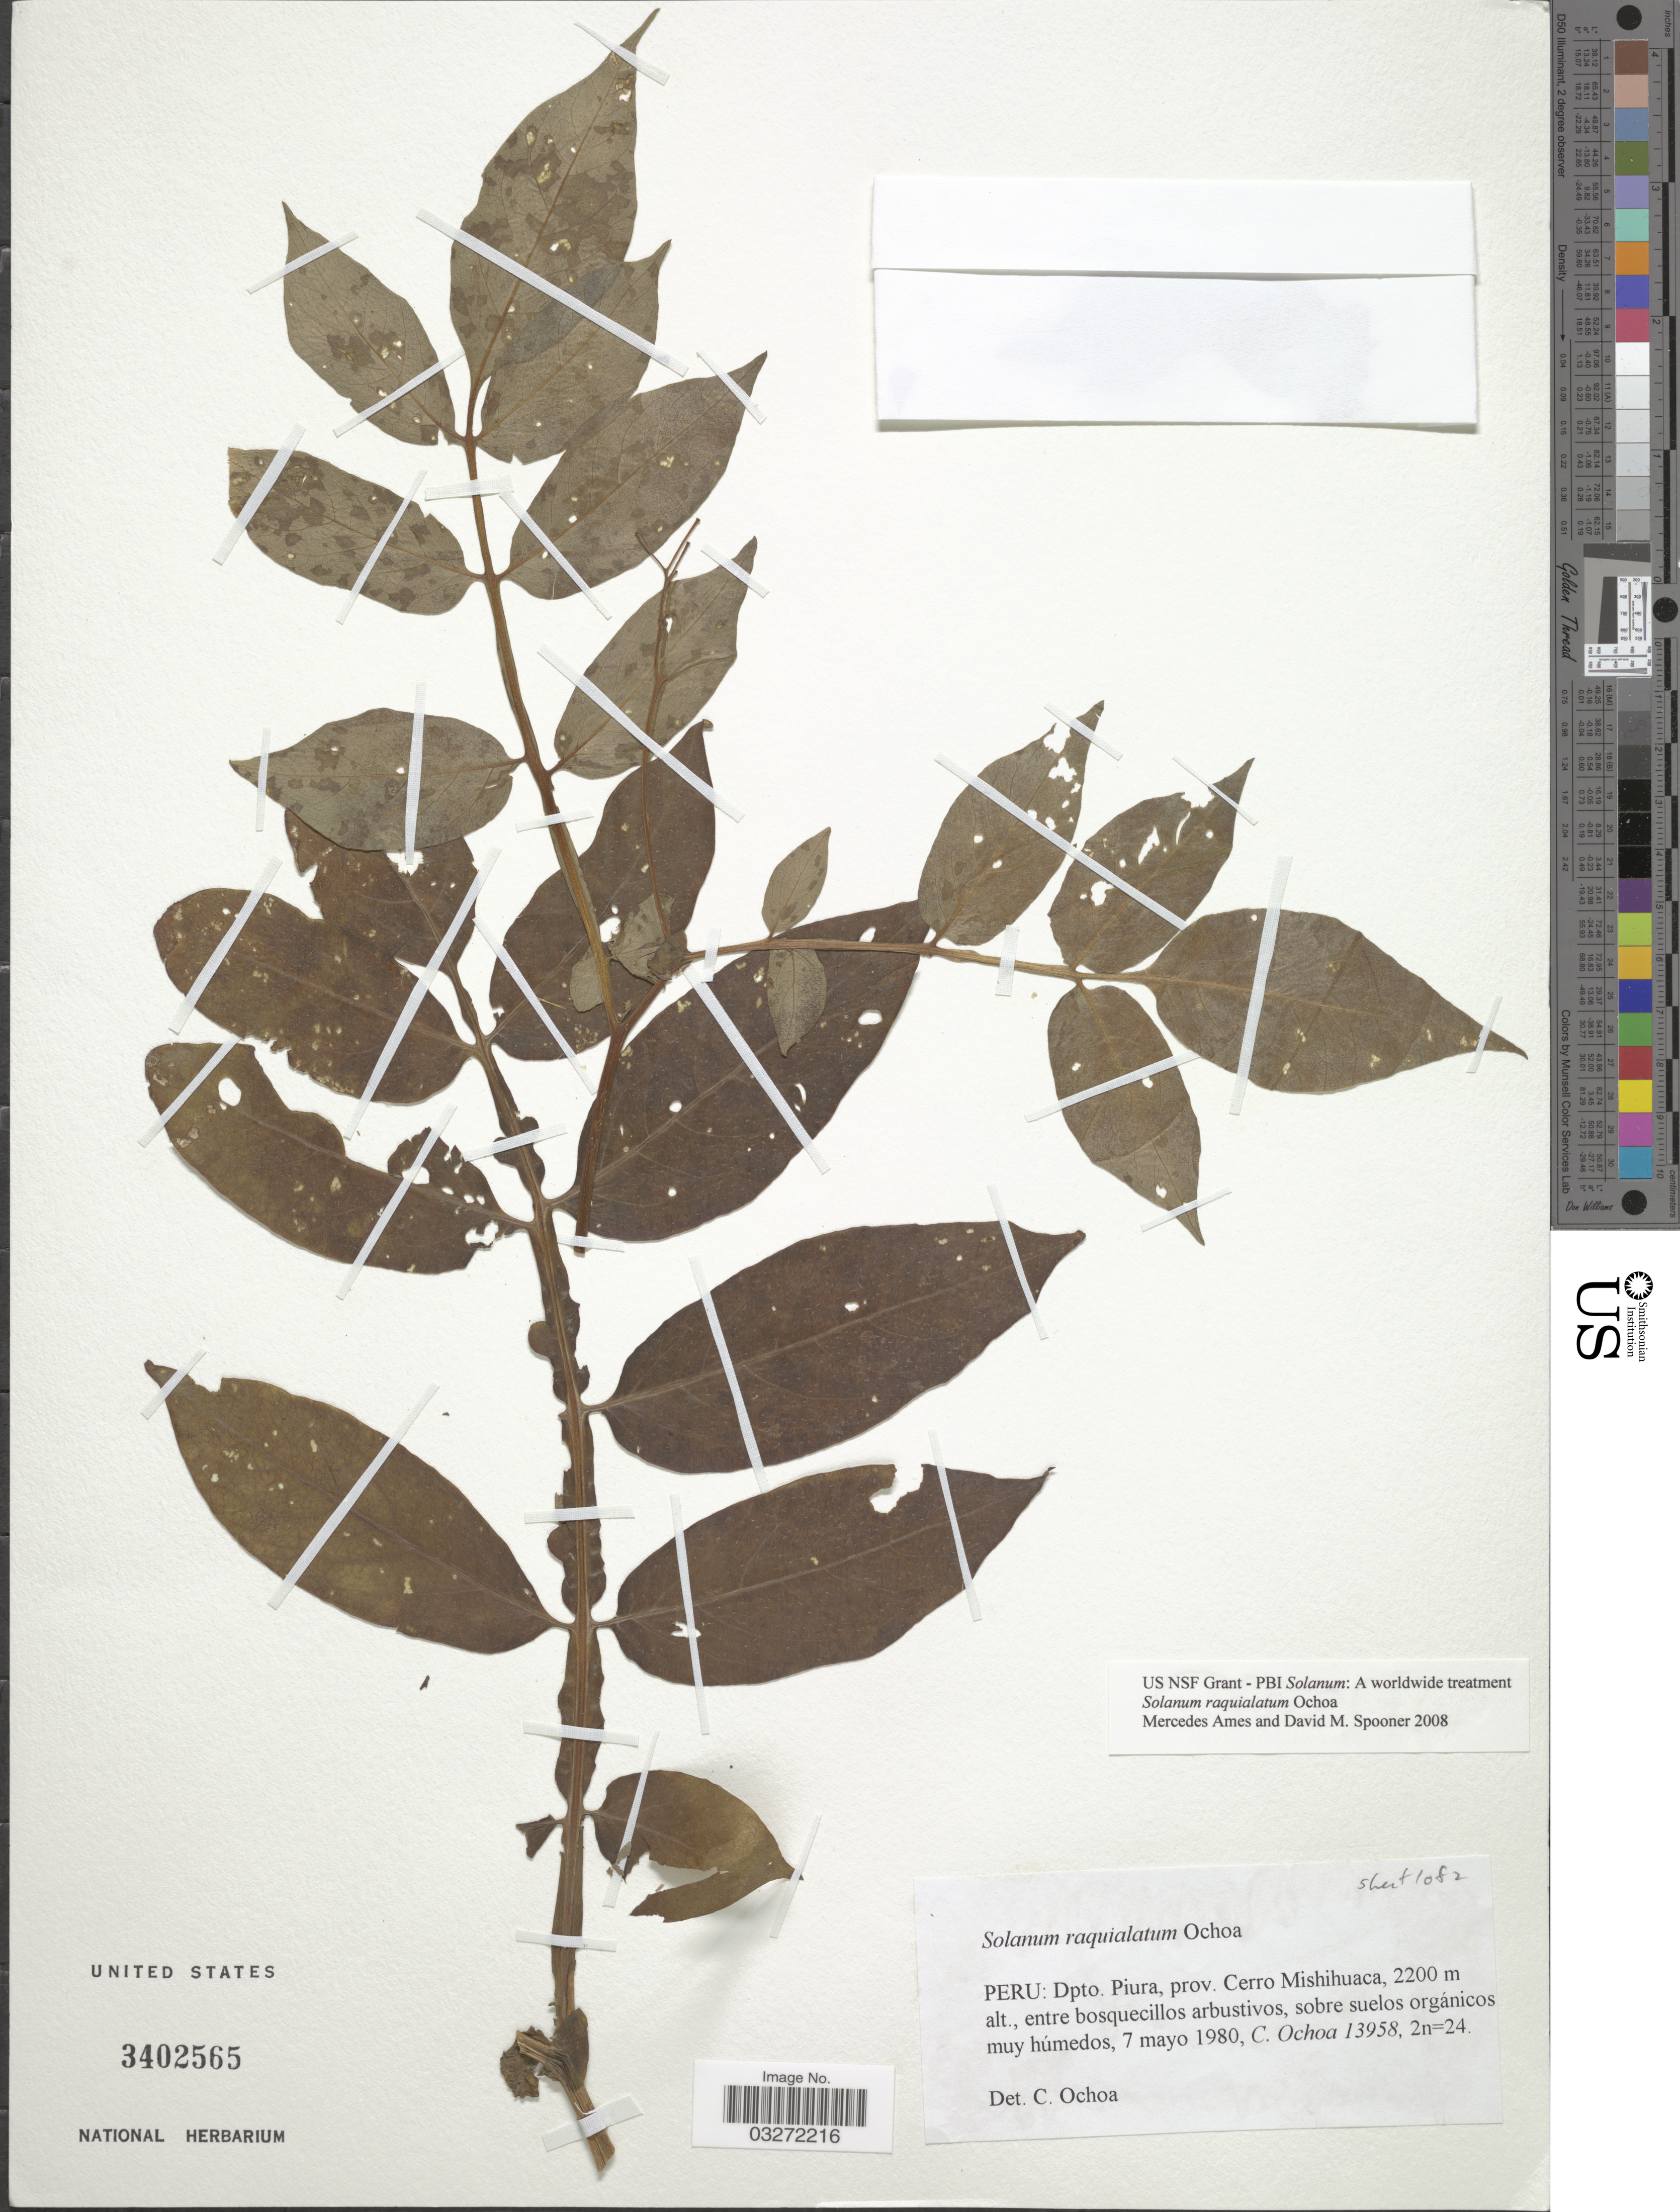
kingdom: Plantae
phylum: Tracheophyta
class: Magnoliopsida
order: Solanales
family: Solanaceae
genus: Solanum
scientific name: Solanum raquialatum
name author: Ochoa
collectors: C. Ochoa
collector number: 13958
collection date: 1980-05-07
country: Peru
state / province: Piura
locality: Dpto. Piura, prov. Cerro Mishihuaca.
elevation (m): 2200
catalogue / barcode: US 3402565